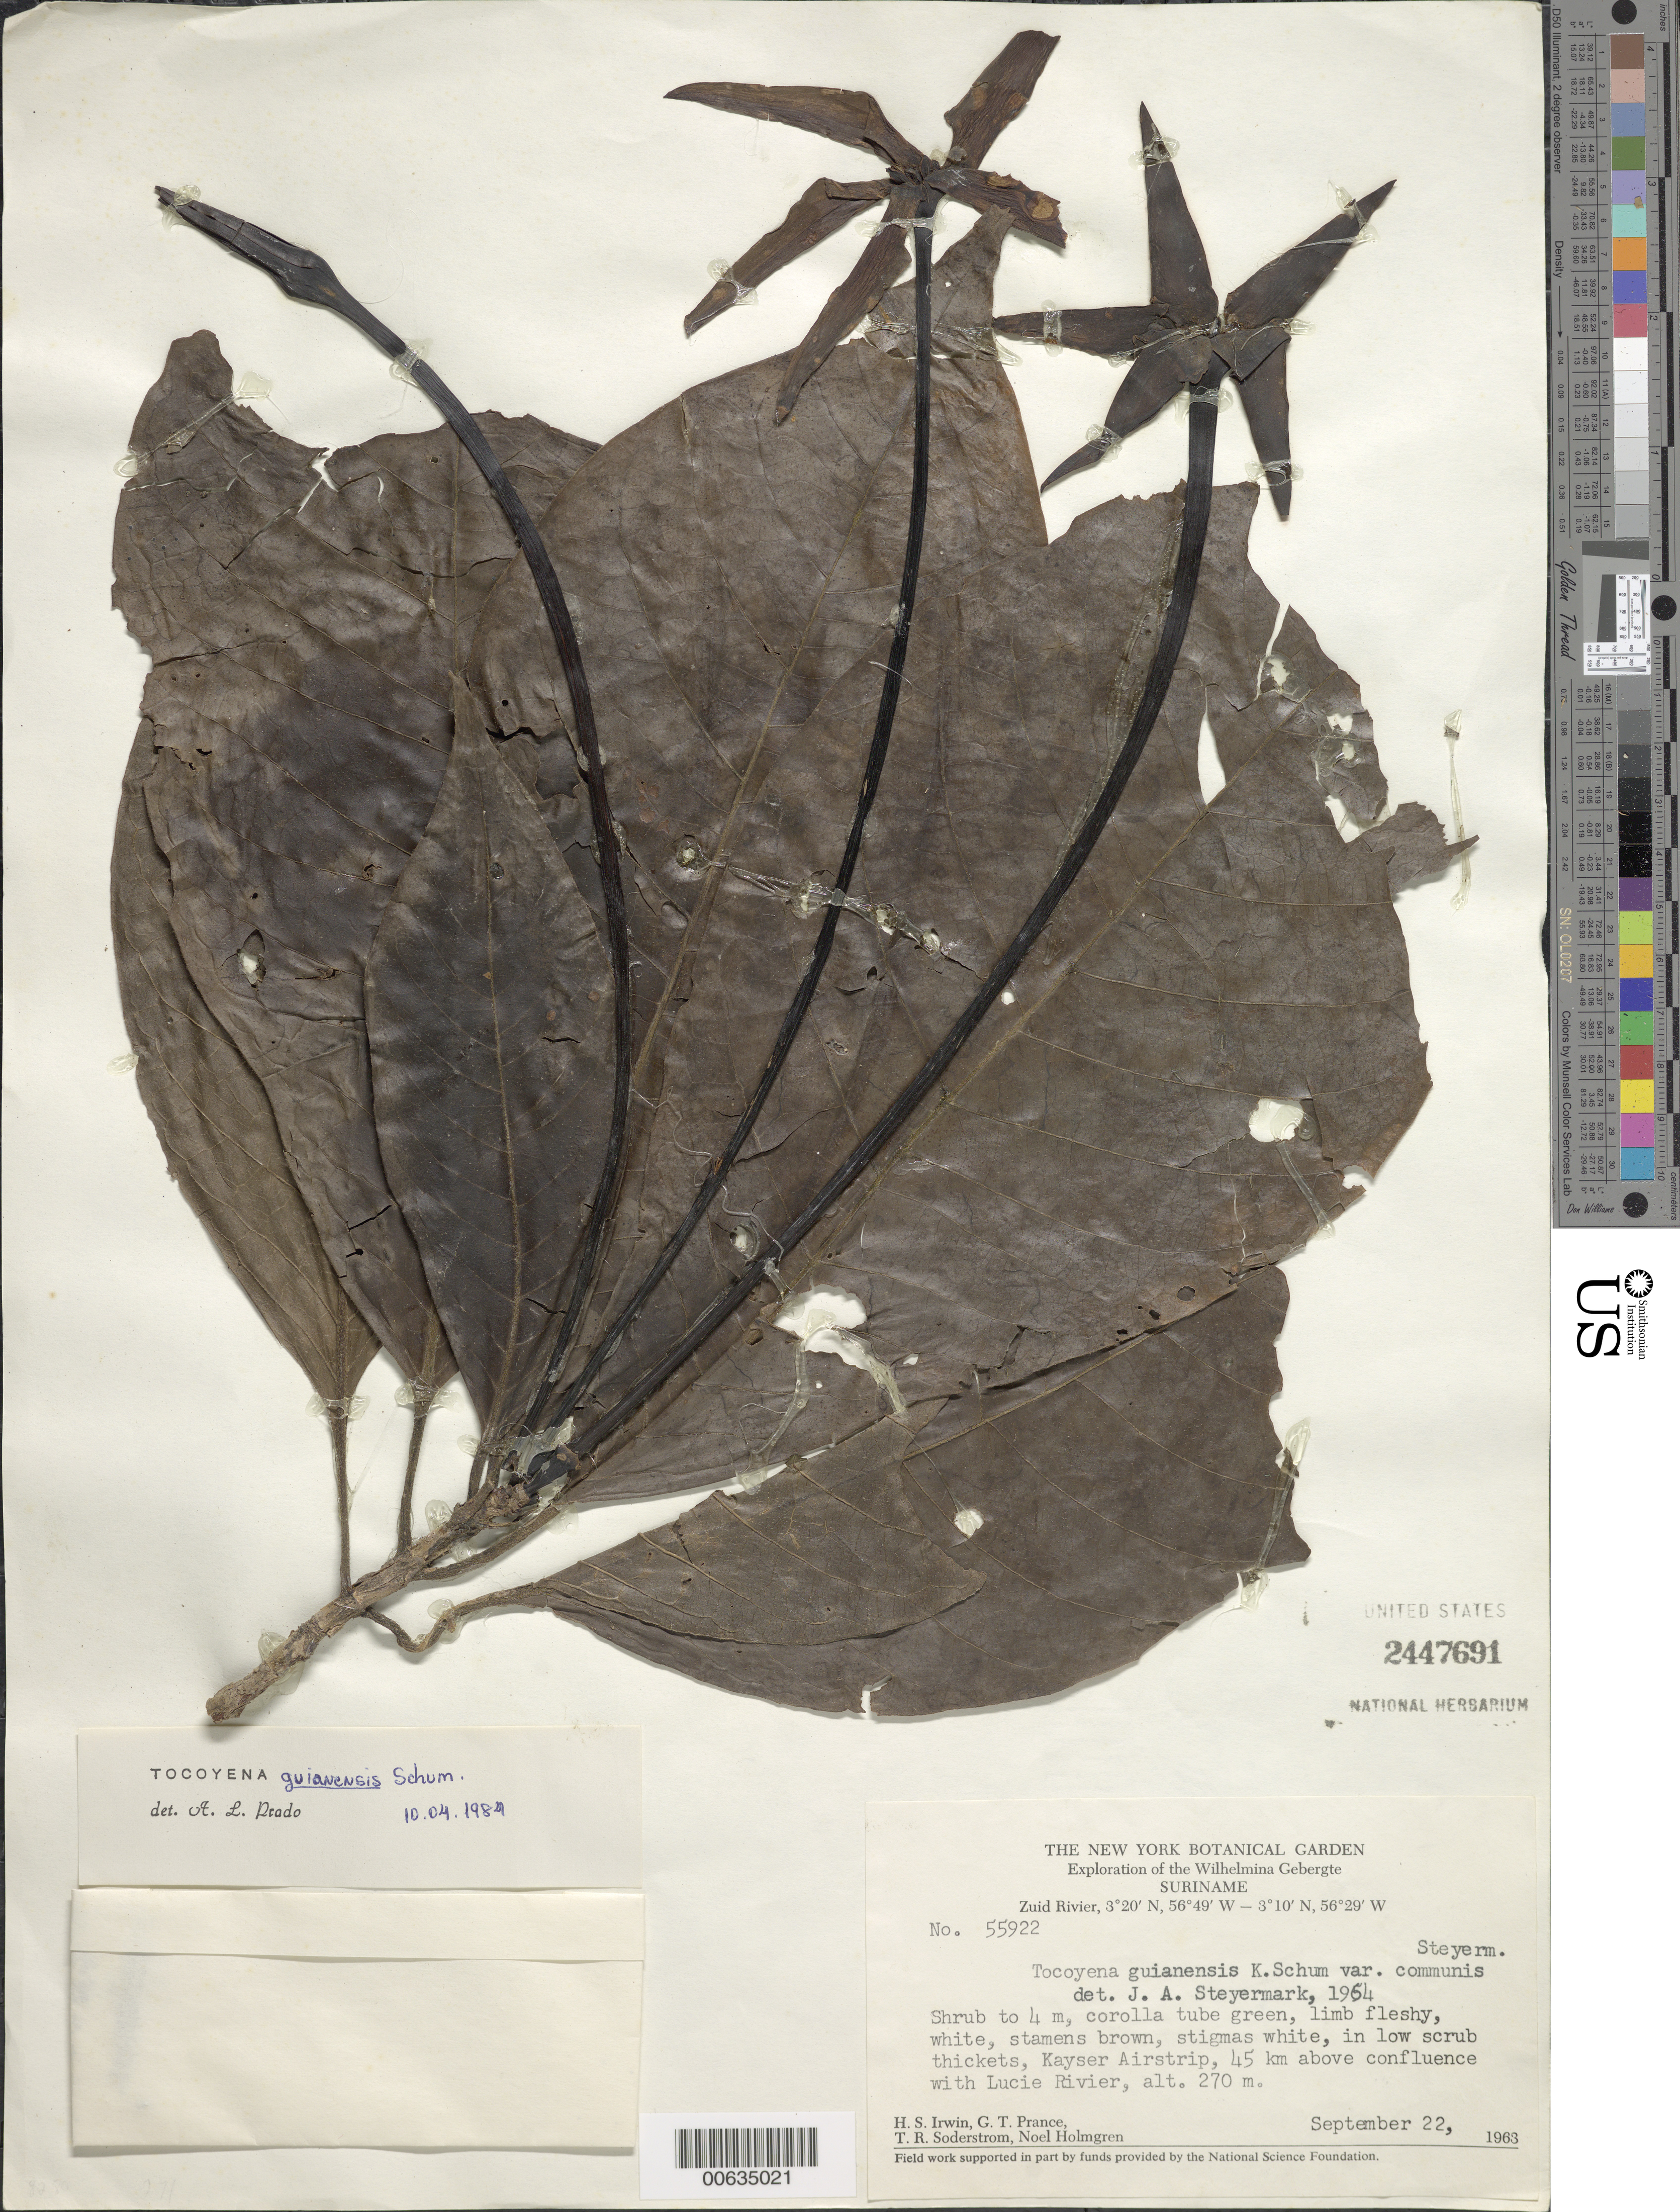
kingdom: Plantae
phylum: Tracheophyta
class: Magnoliopsida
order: Gentianales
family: Rubiaceae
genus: Tocoyena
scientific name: Tocoyena guianensis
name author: K. Schum.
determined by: Prado, A. L.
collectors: H. Irwin, G. T. Prance, T. R. Soderstrom & N. H. Holmgren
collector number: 55922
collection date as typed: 22-Sep-63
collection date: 1963-09-22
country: Suriname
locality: Kayser Airstrip, Zuid R., 45 km above confl. with Lucie R., Wilhelmina Gebergte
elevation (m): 270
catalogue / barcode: US 2447691